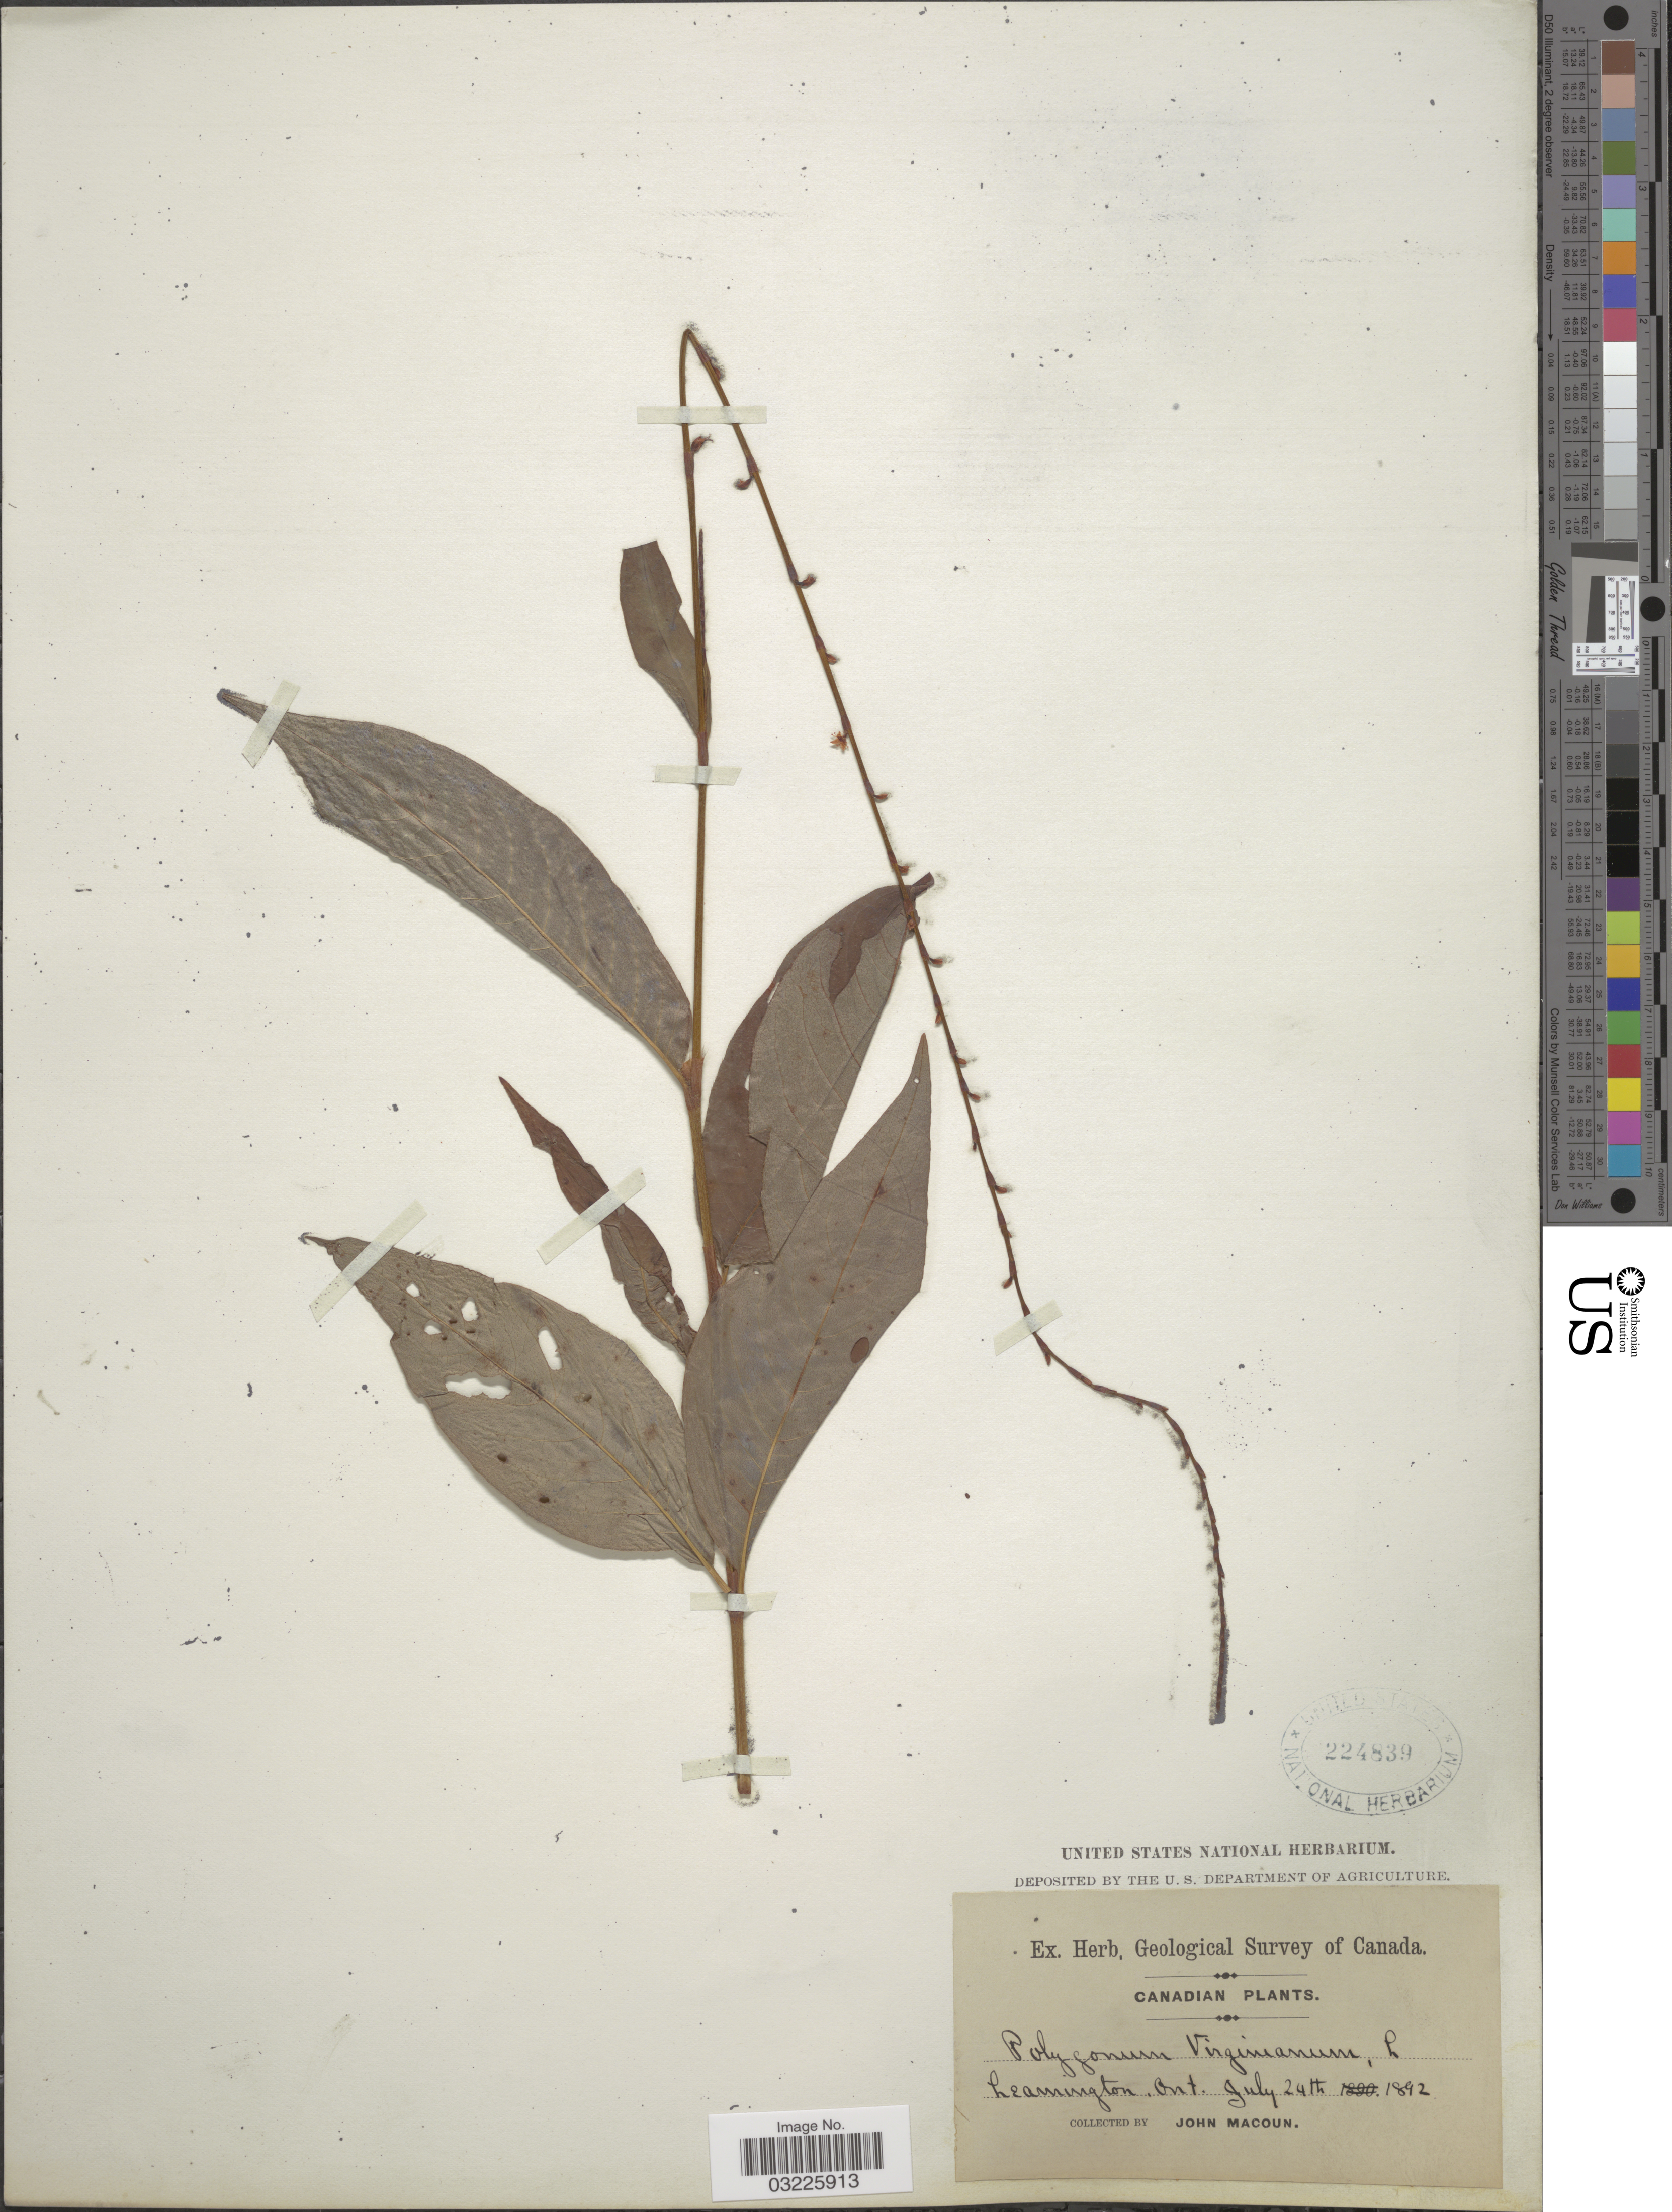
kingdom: Plantae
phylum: Tracheophyta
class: Magnoliopsida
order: Caryophyllales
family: Polygonaceae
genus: Persicaria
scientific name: Persicaria virginiana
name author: (L.) Gaertn.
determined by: Atha, D. E.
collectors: J. Macoun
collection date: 1892-07-24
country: Canada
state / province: Ontario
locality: Leamington.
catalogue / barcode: US 224839